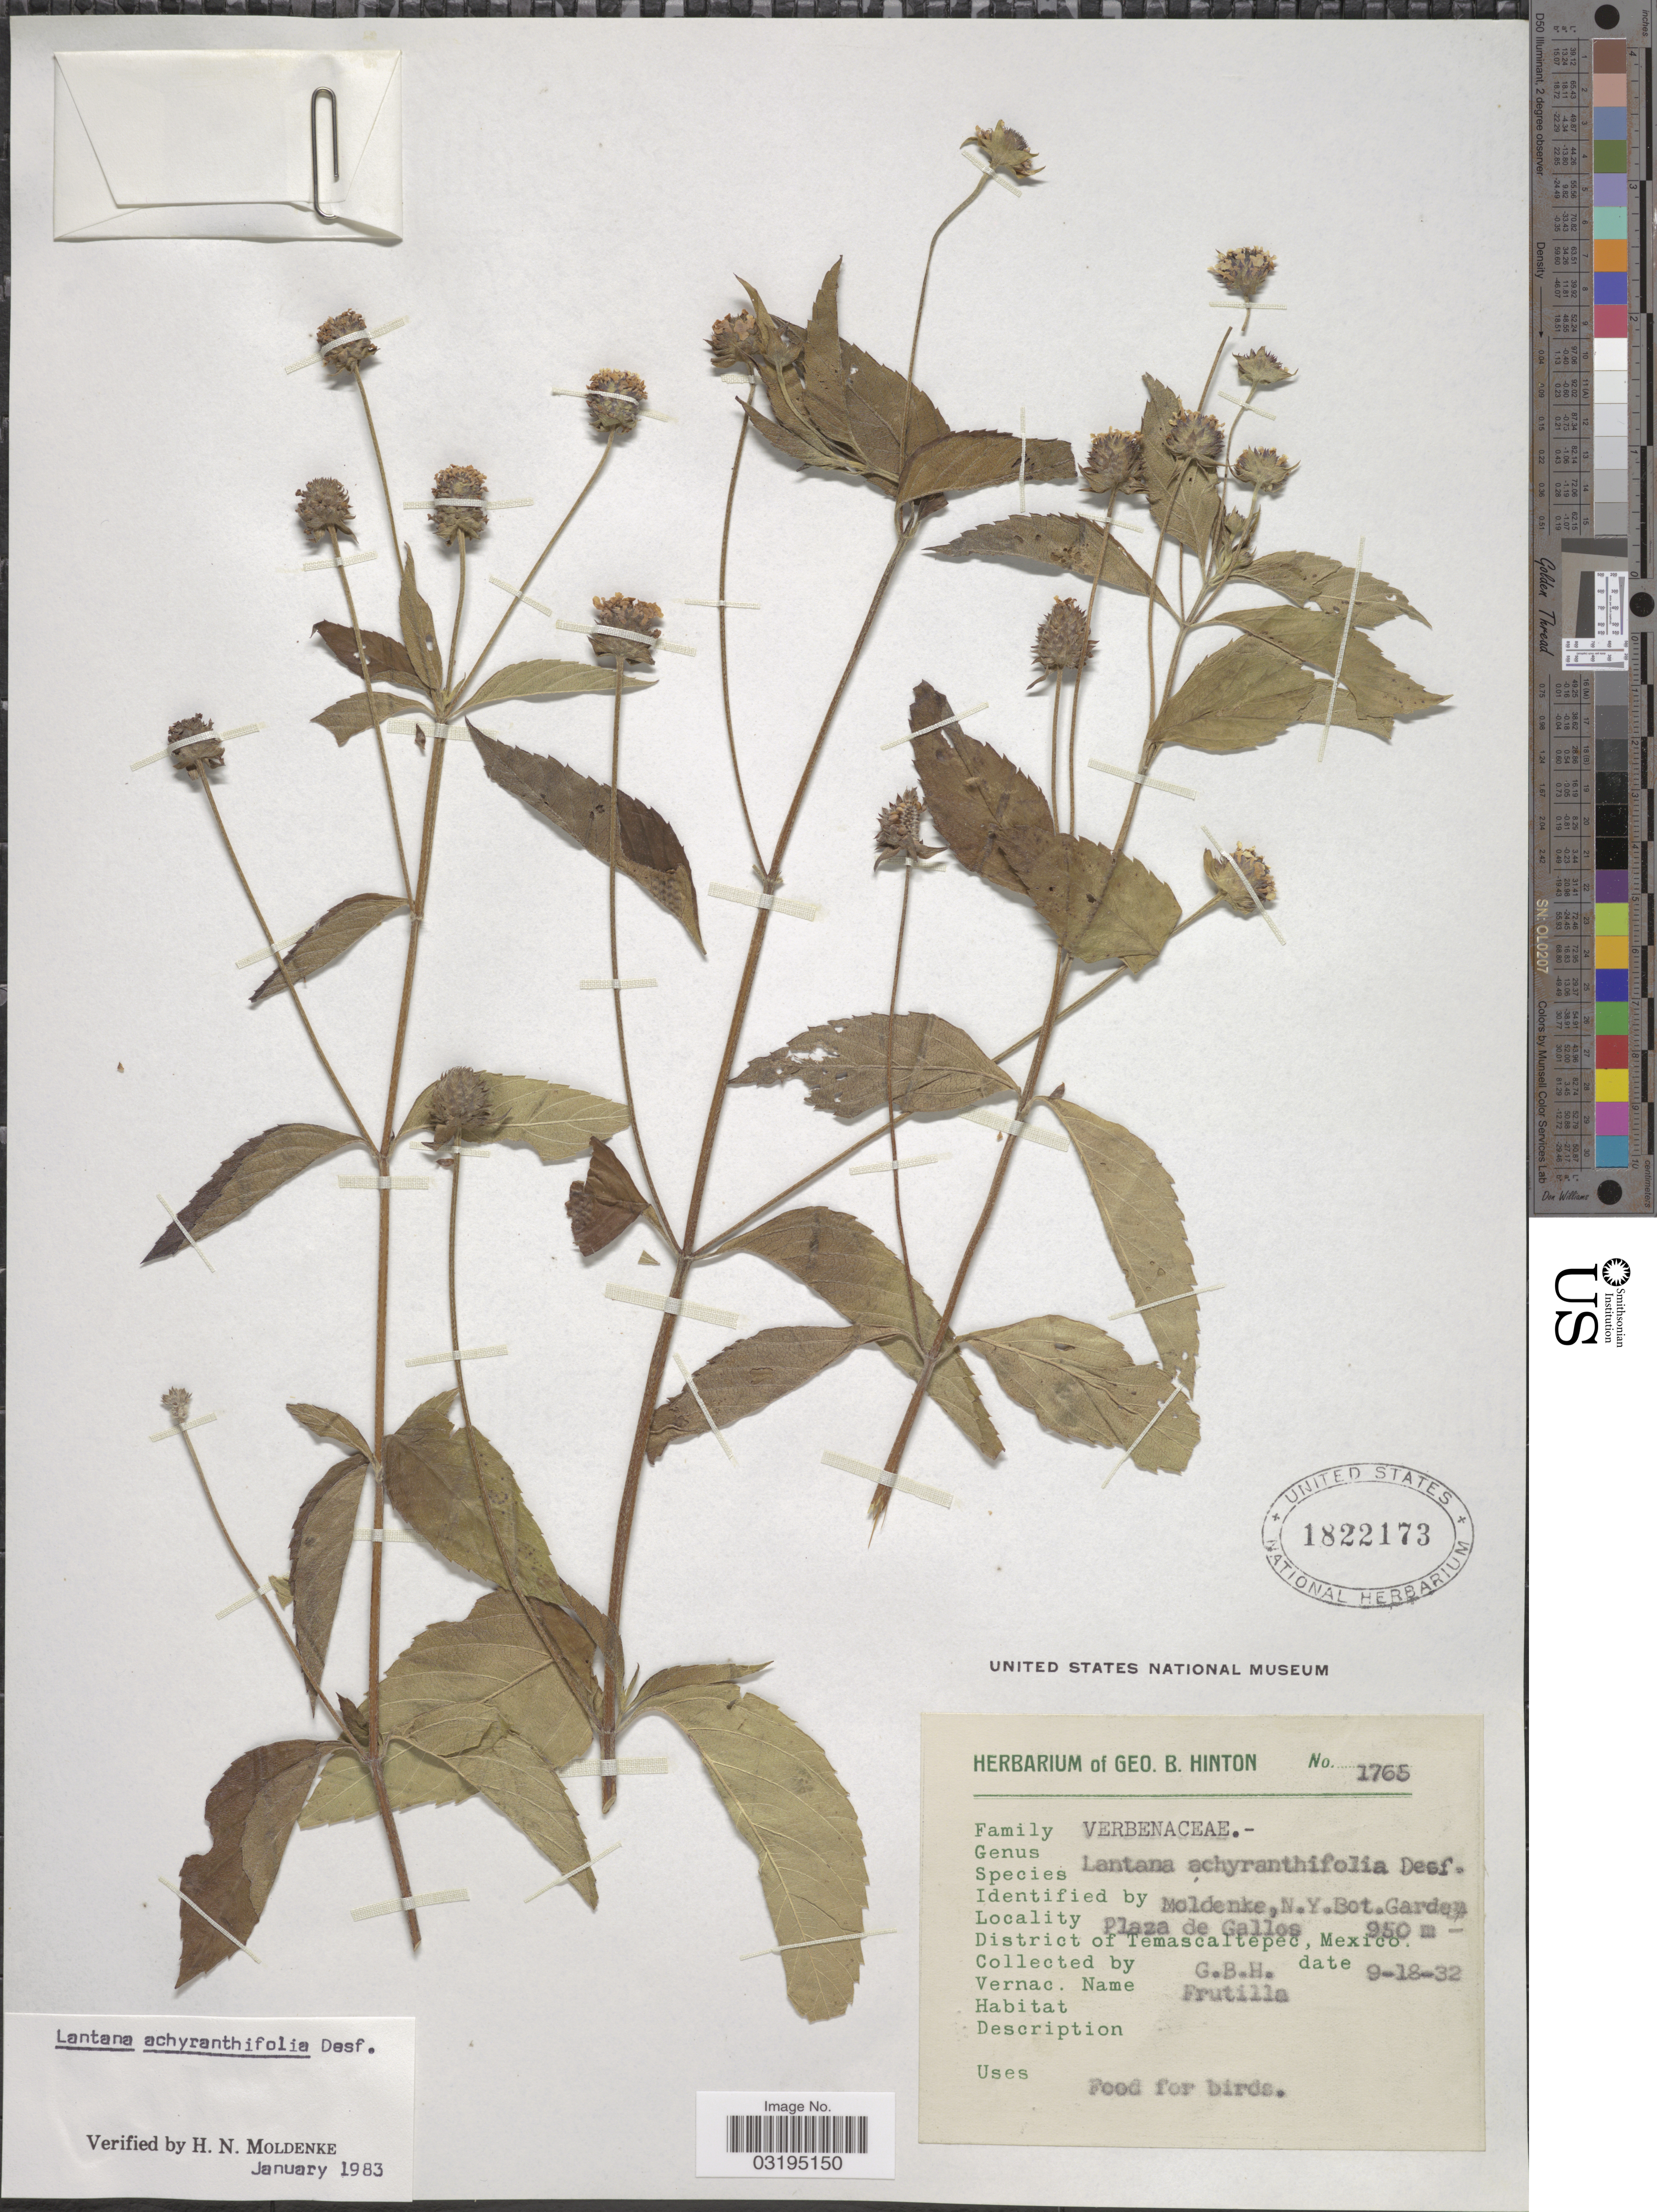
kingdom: Plantae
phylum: Tracheophyta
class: Magnoliopsida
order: Lamiales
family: Verbenaceae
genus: Lantana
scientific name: Lantana achyranthifolia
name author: Desf.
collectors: G. B. Hinton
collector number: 1765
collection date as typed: Transcribed d/m/y: 18/9/32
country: Mexico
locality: Plaza de Gallos. District of Temascaltepec.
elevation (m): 950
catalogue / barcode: US 1822173